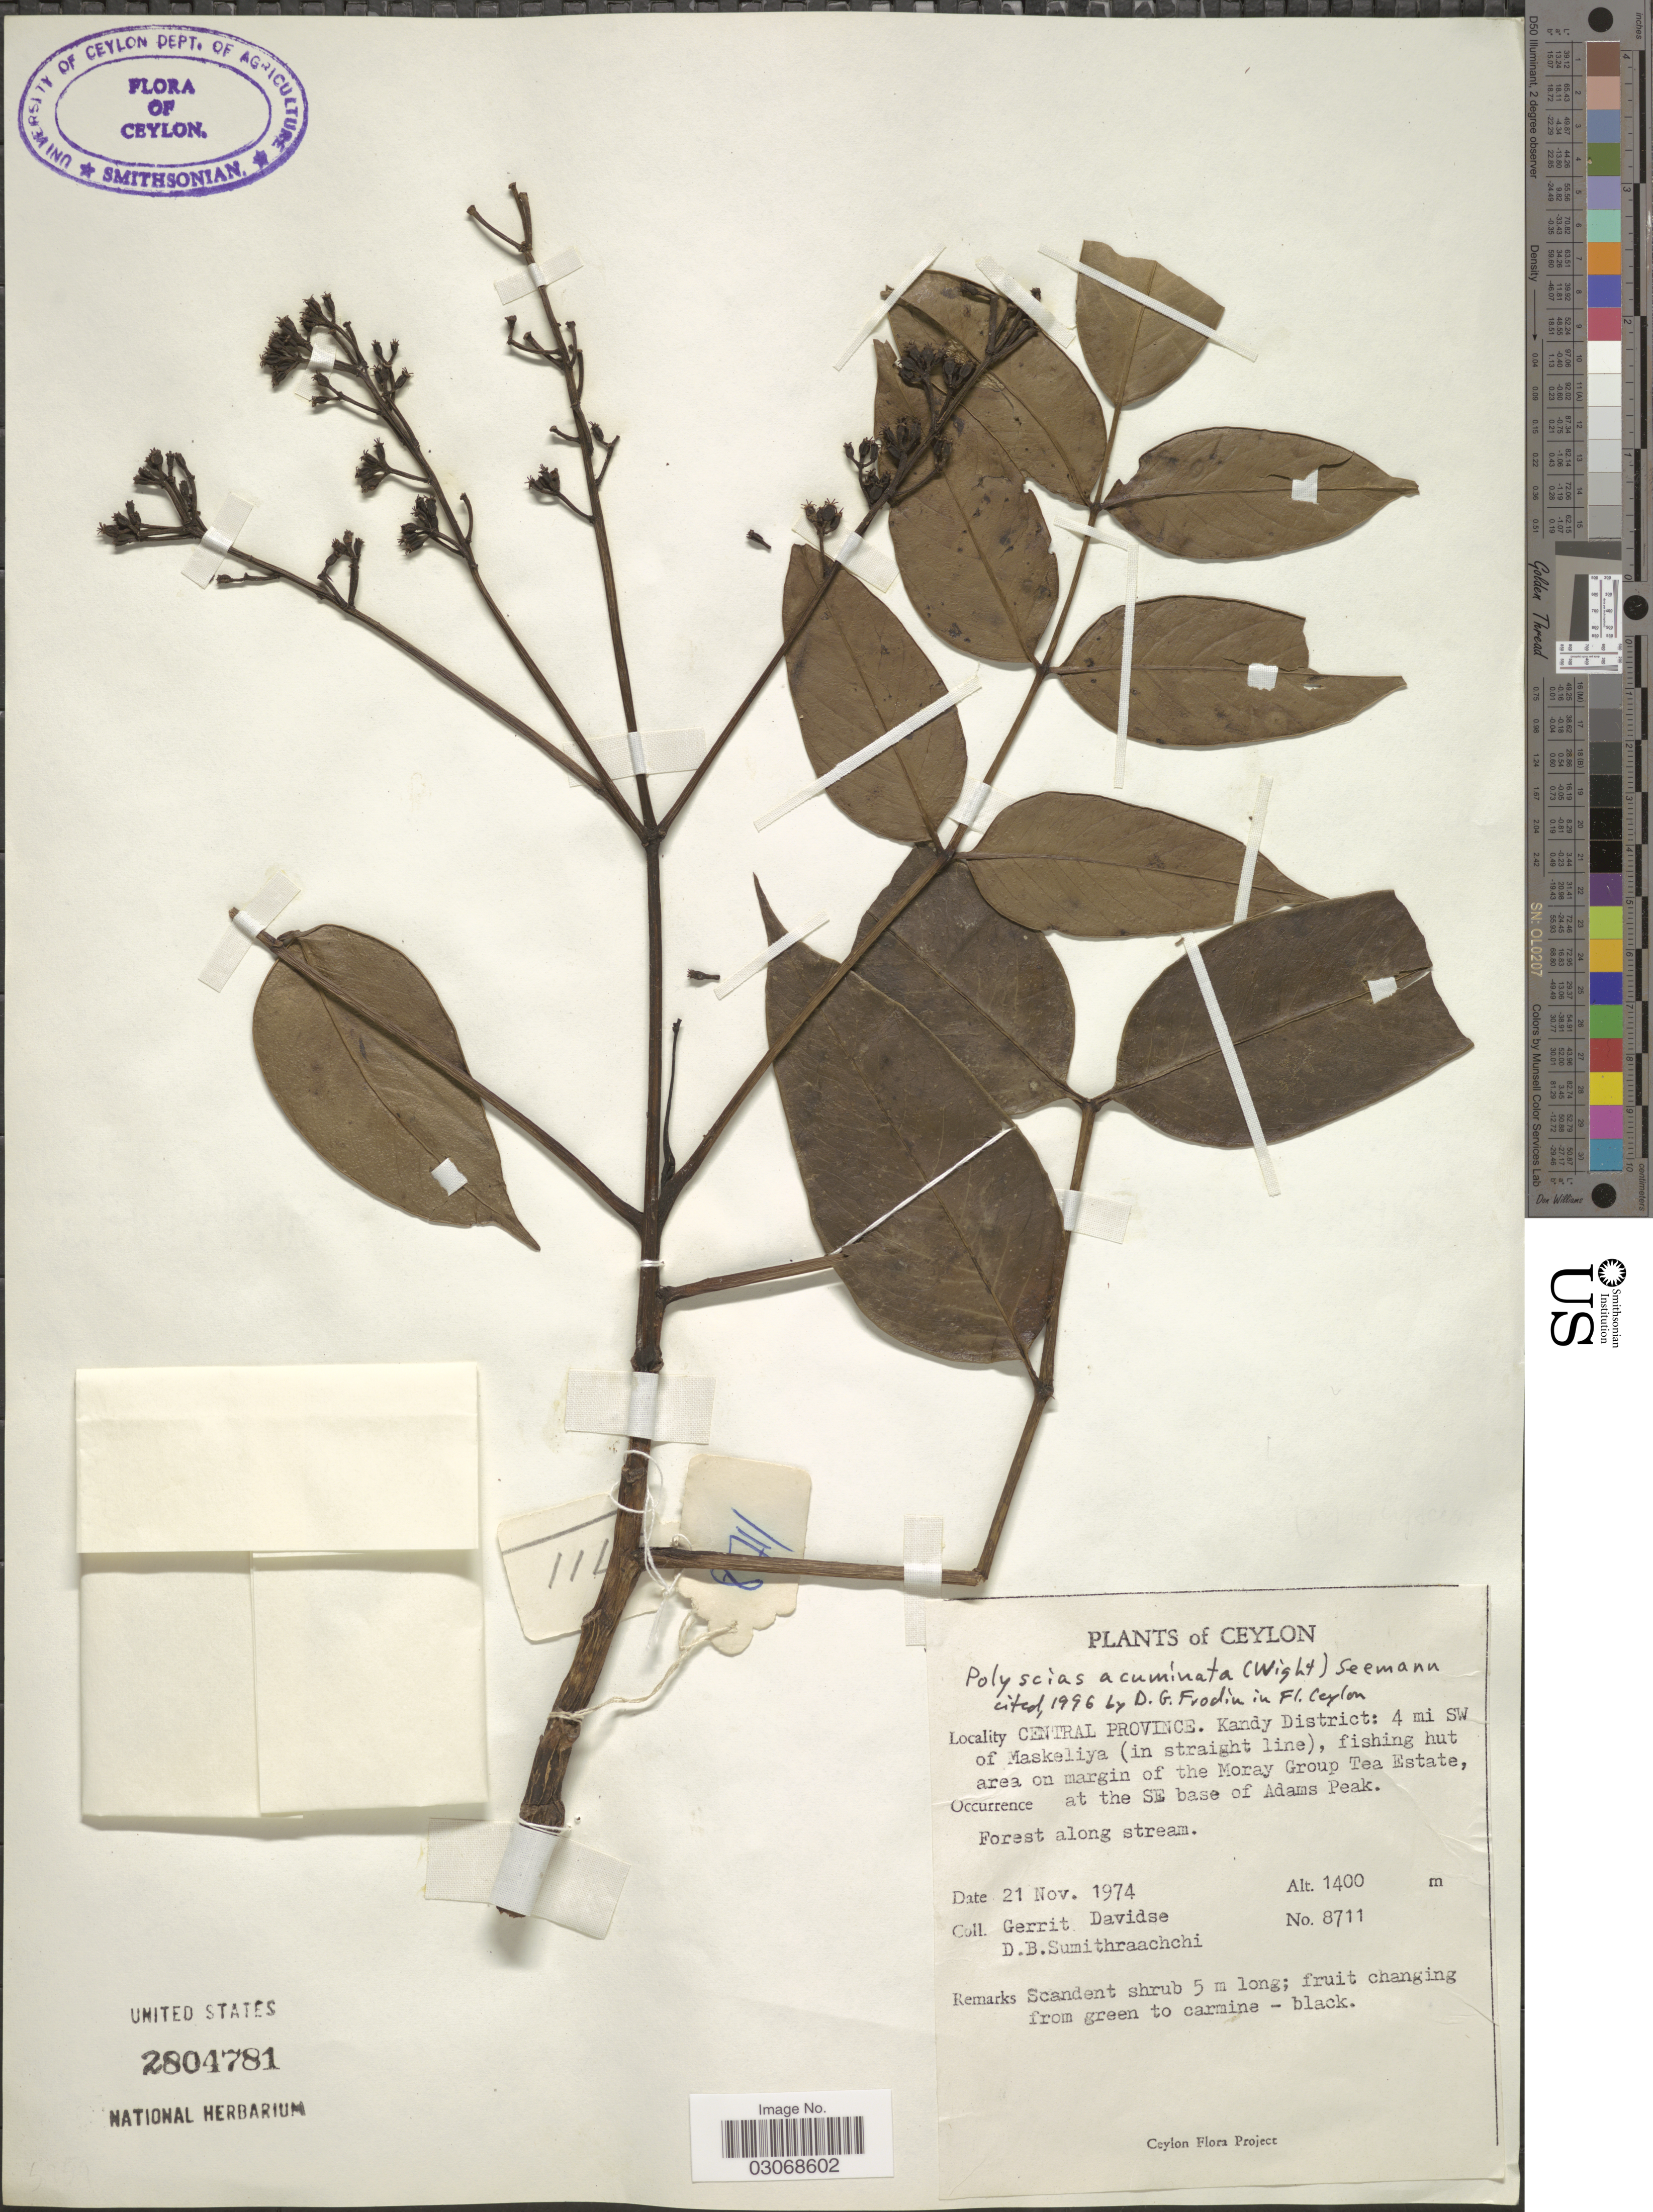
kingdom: Plantae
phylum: Tracheophyta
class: Magnoliopsida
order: Apiales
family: Araliaceae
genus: Polyscias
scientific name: Polyscias acuminata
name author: (Wight) Seem.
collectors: G. Davidse & D. B. Sumithraarachchi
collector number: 8711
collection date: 1974-11-21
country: Sri Lanka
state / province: Central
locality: Central Province, Kandy District: 4 mi SW of Maskeliya (in straight line), fishing hut area on margin of the Moray Group Tea Estate, at the SE base of Adams Peak, Ceylon.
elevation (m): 1400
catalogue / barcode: US 2804781